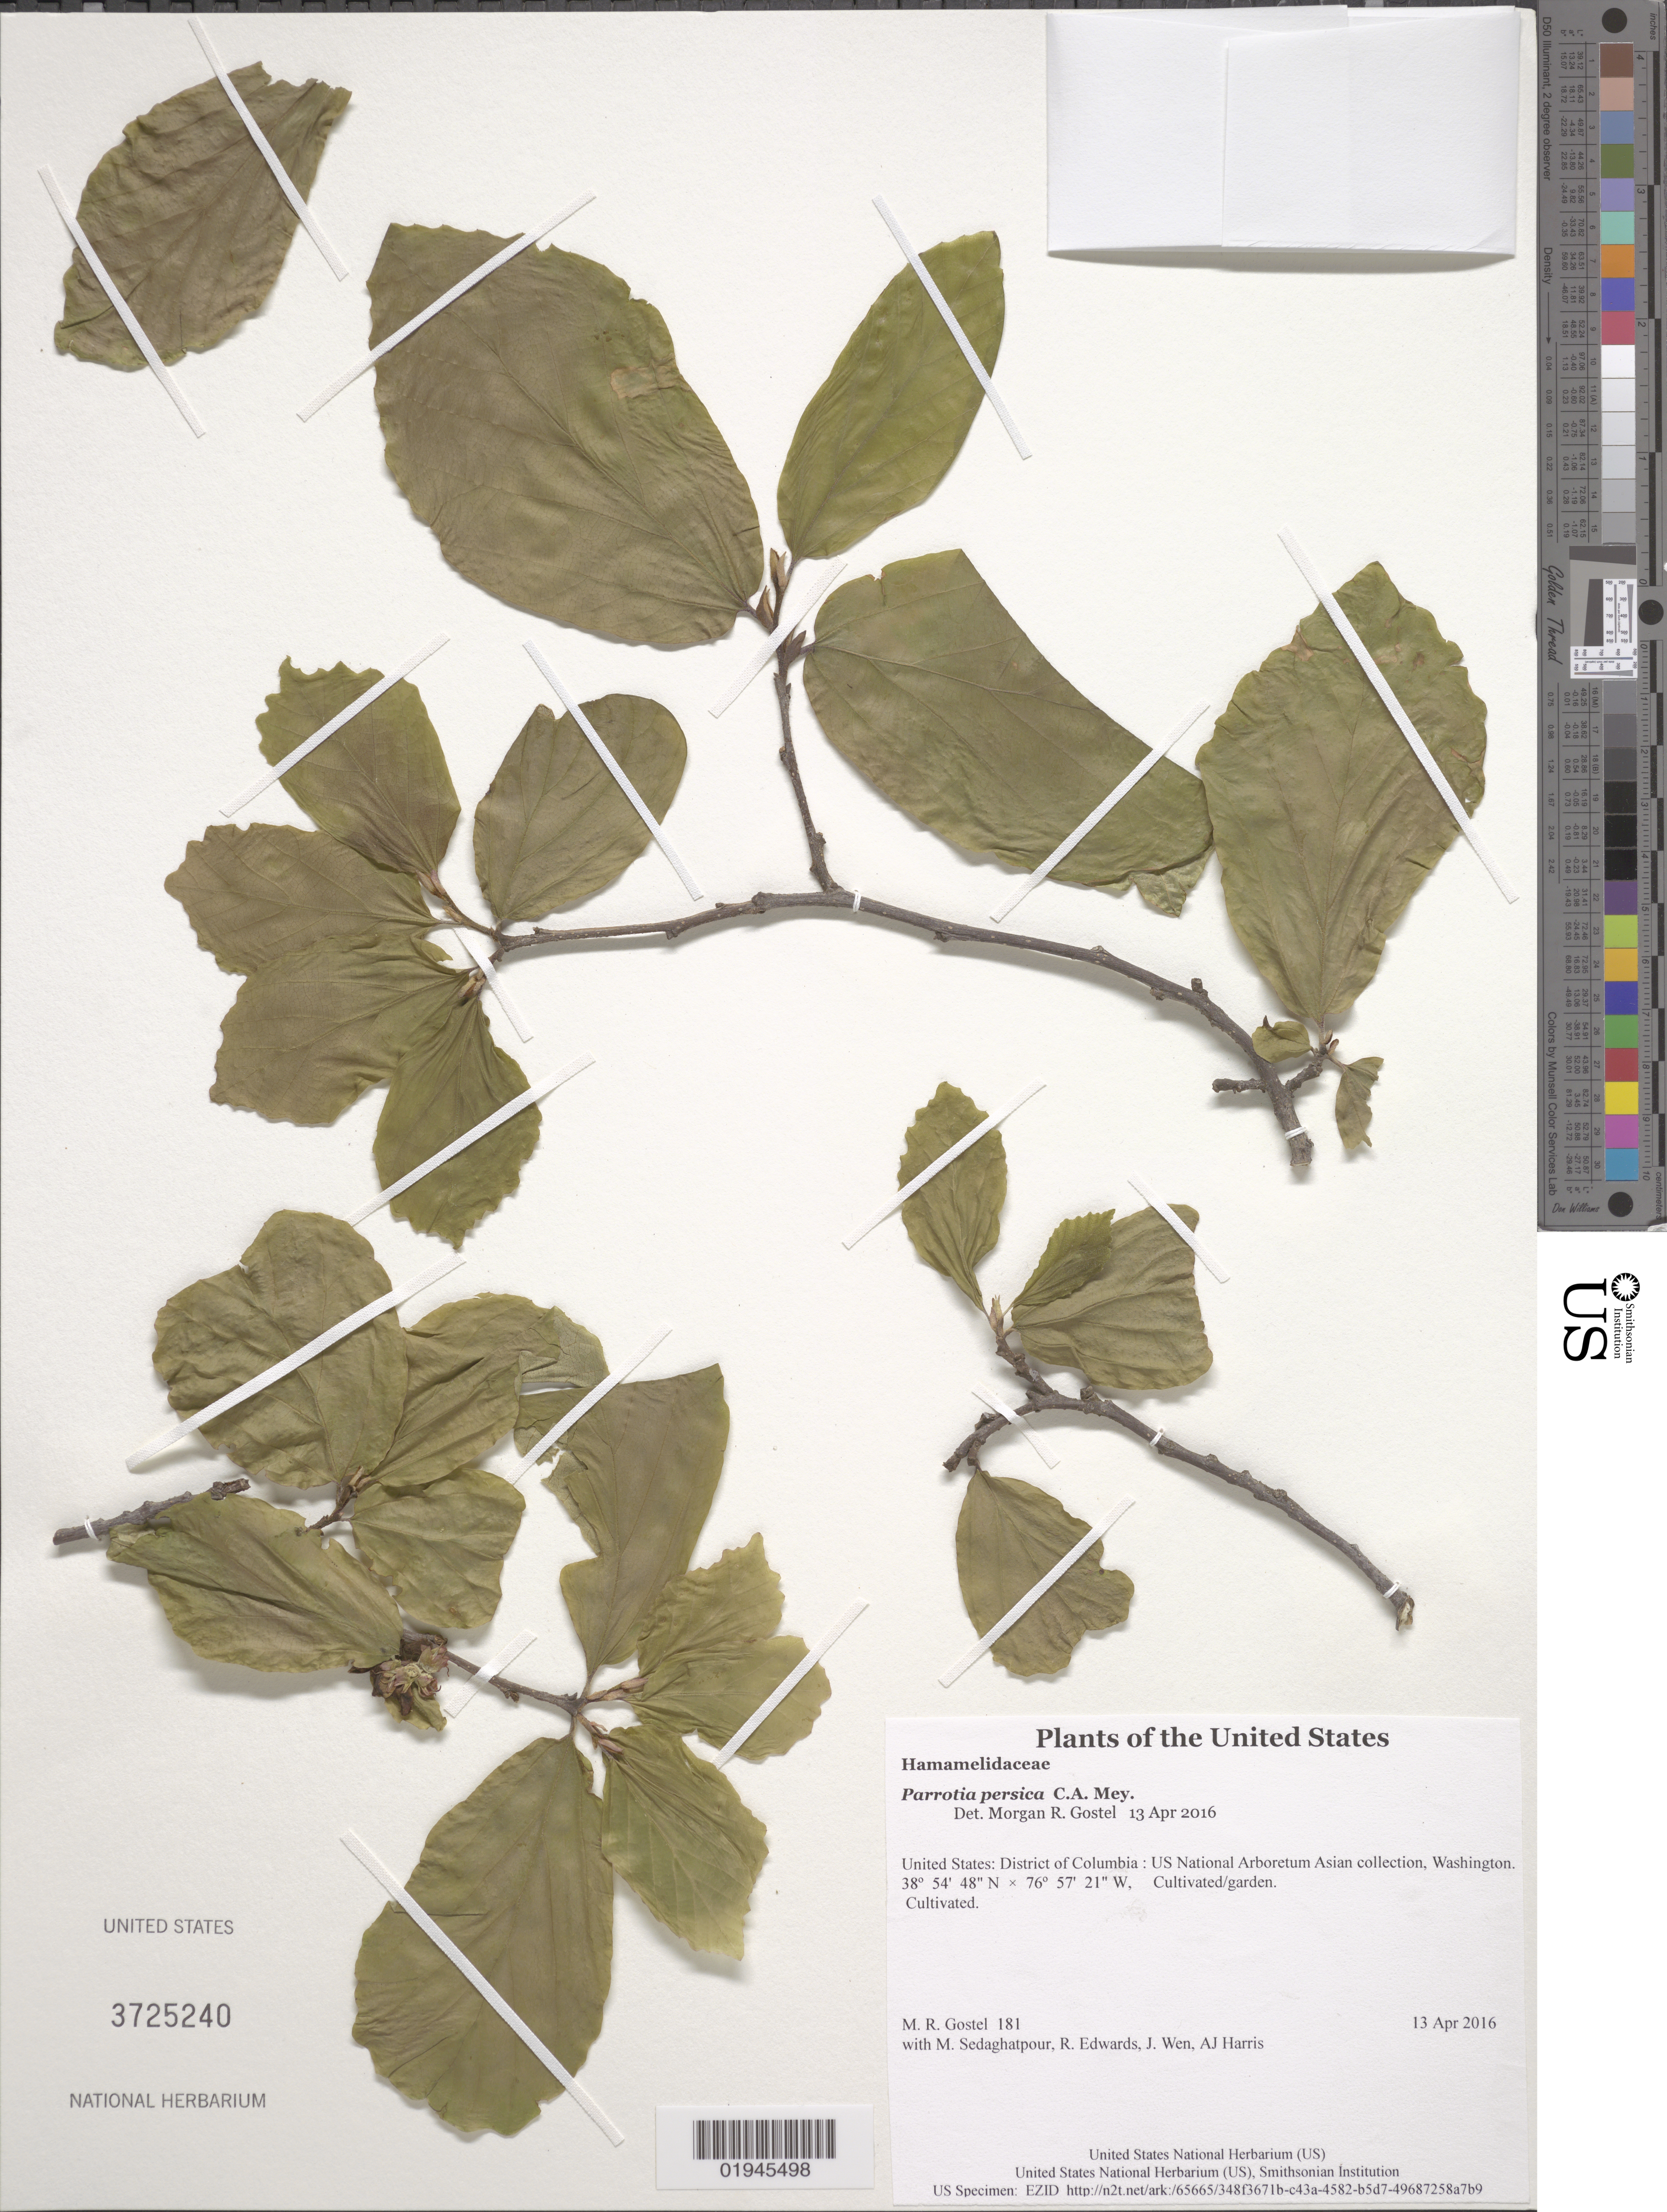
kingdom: Plantae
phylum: Tracheophyta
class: Magnoliopsida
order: Saxifragales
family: Hamamelidaceae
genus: Parrotia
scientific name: Parrotia persica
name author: C.A. Mey.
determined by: Gostel, Morgan R., (BRIT), Botanical Research Institute of Texas (UNITED STATES)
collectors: M. R. Gostel, M. Sedaghatpour, R. Edwards, J. Wen & A. J. Harris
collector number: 181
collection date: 2016-04-13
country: United States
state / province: District of Columbia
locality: US National Arboretum Asian collection, Washington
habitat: Cultivated/garden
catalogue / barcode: US 3725240